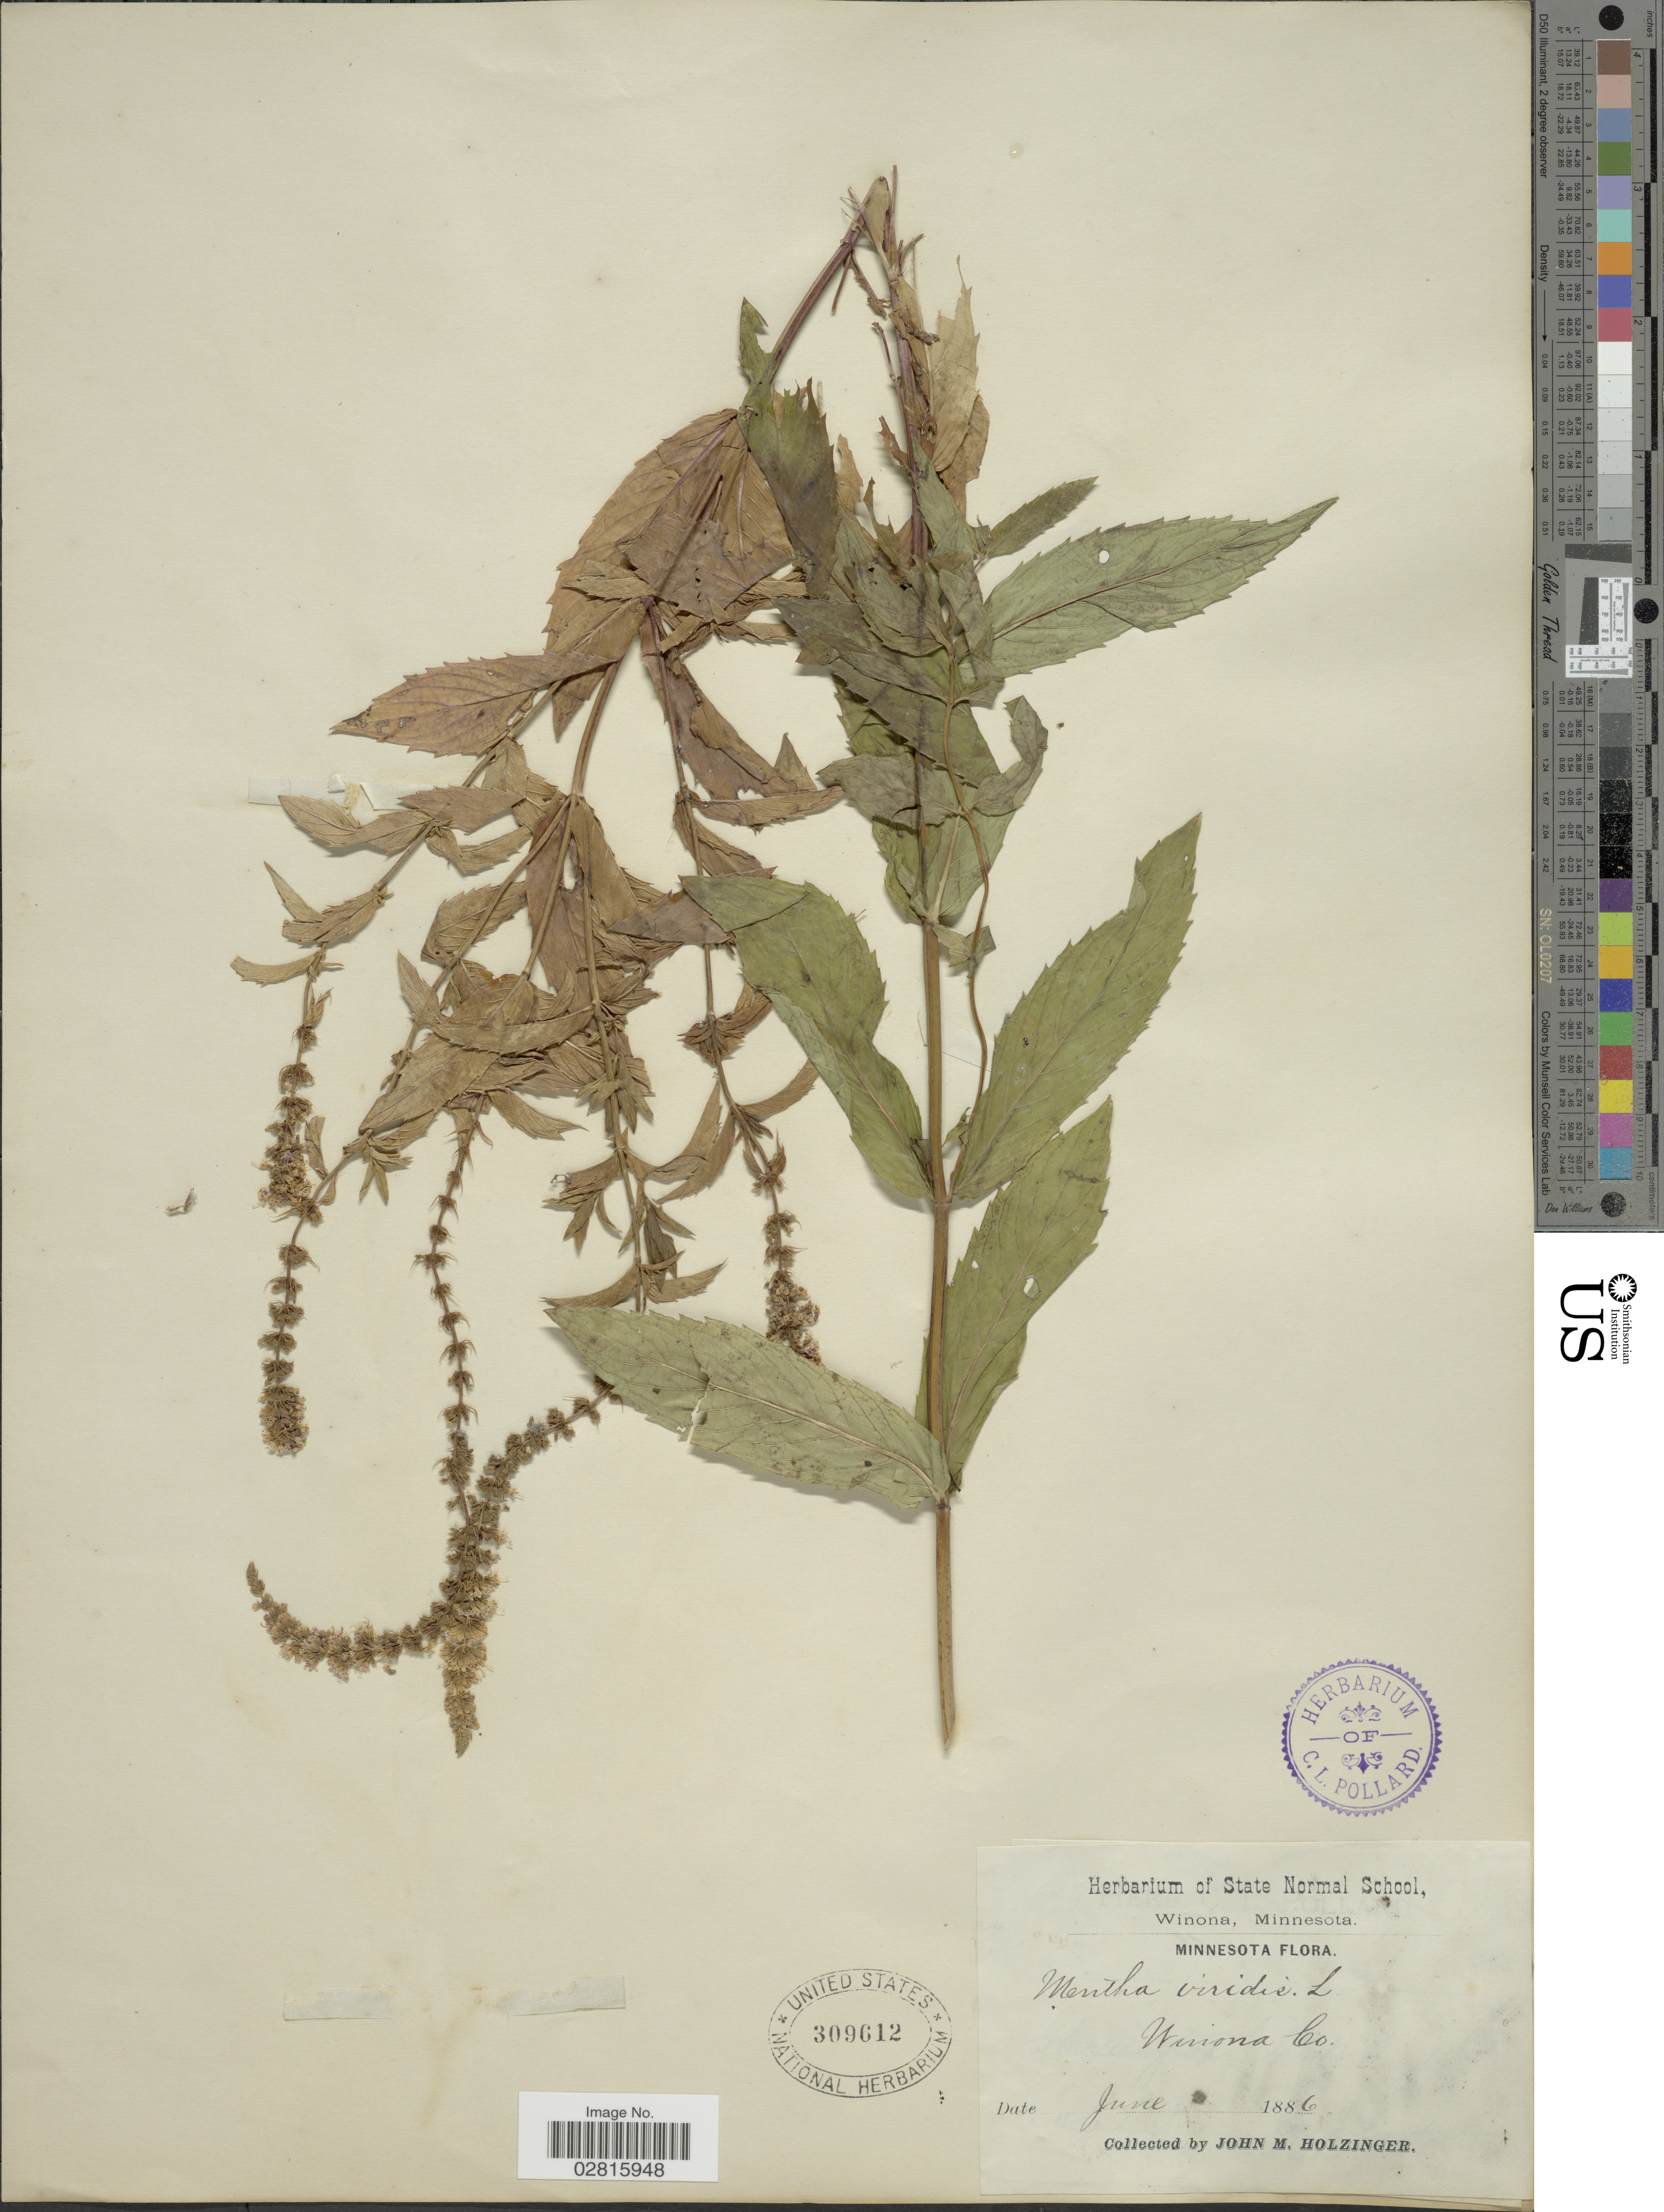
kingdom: Plantae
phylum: Tracheophyta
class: Magnoliopsida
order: Lamiales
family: Lamiaceae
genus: Mentha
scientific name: Mentha spicata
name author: L.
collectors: J. M. Holzinger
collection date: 1886-06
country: United States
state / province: Minnesota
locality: Winona Co.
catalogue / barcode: US 309612